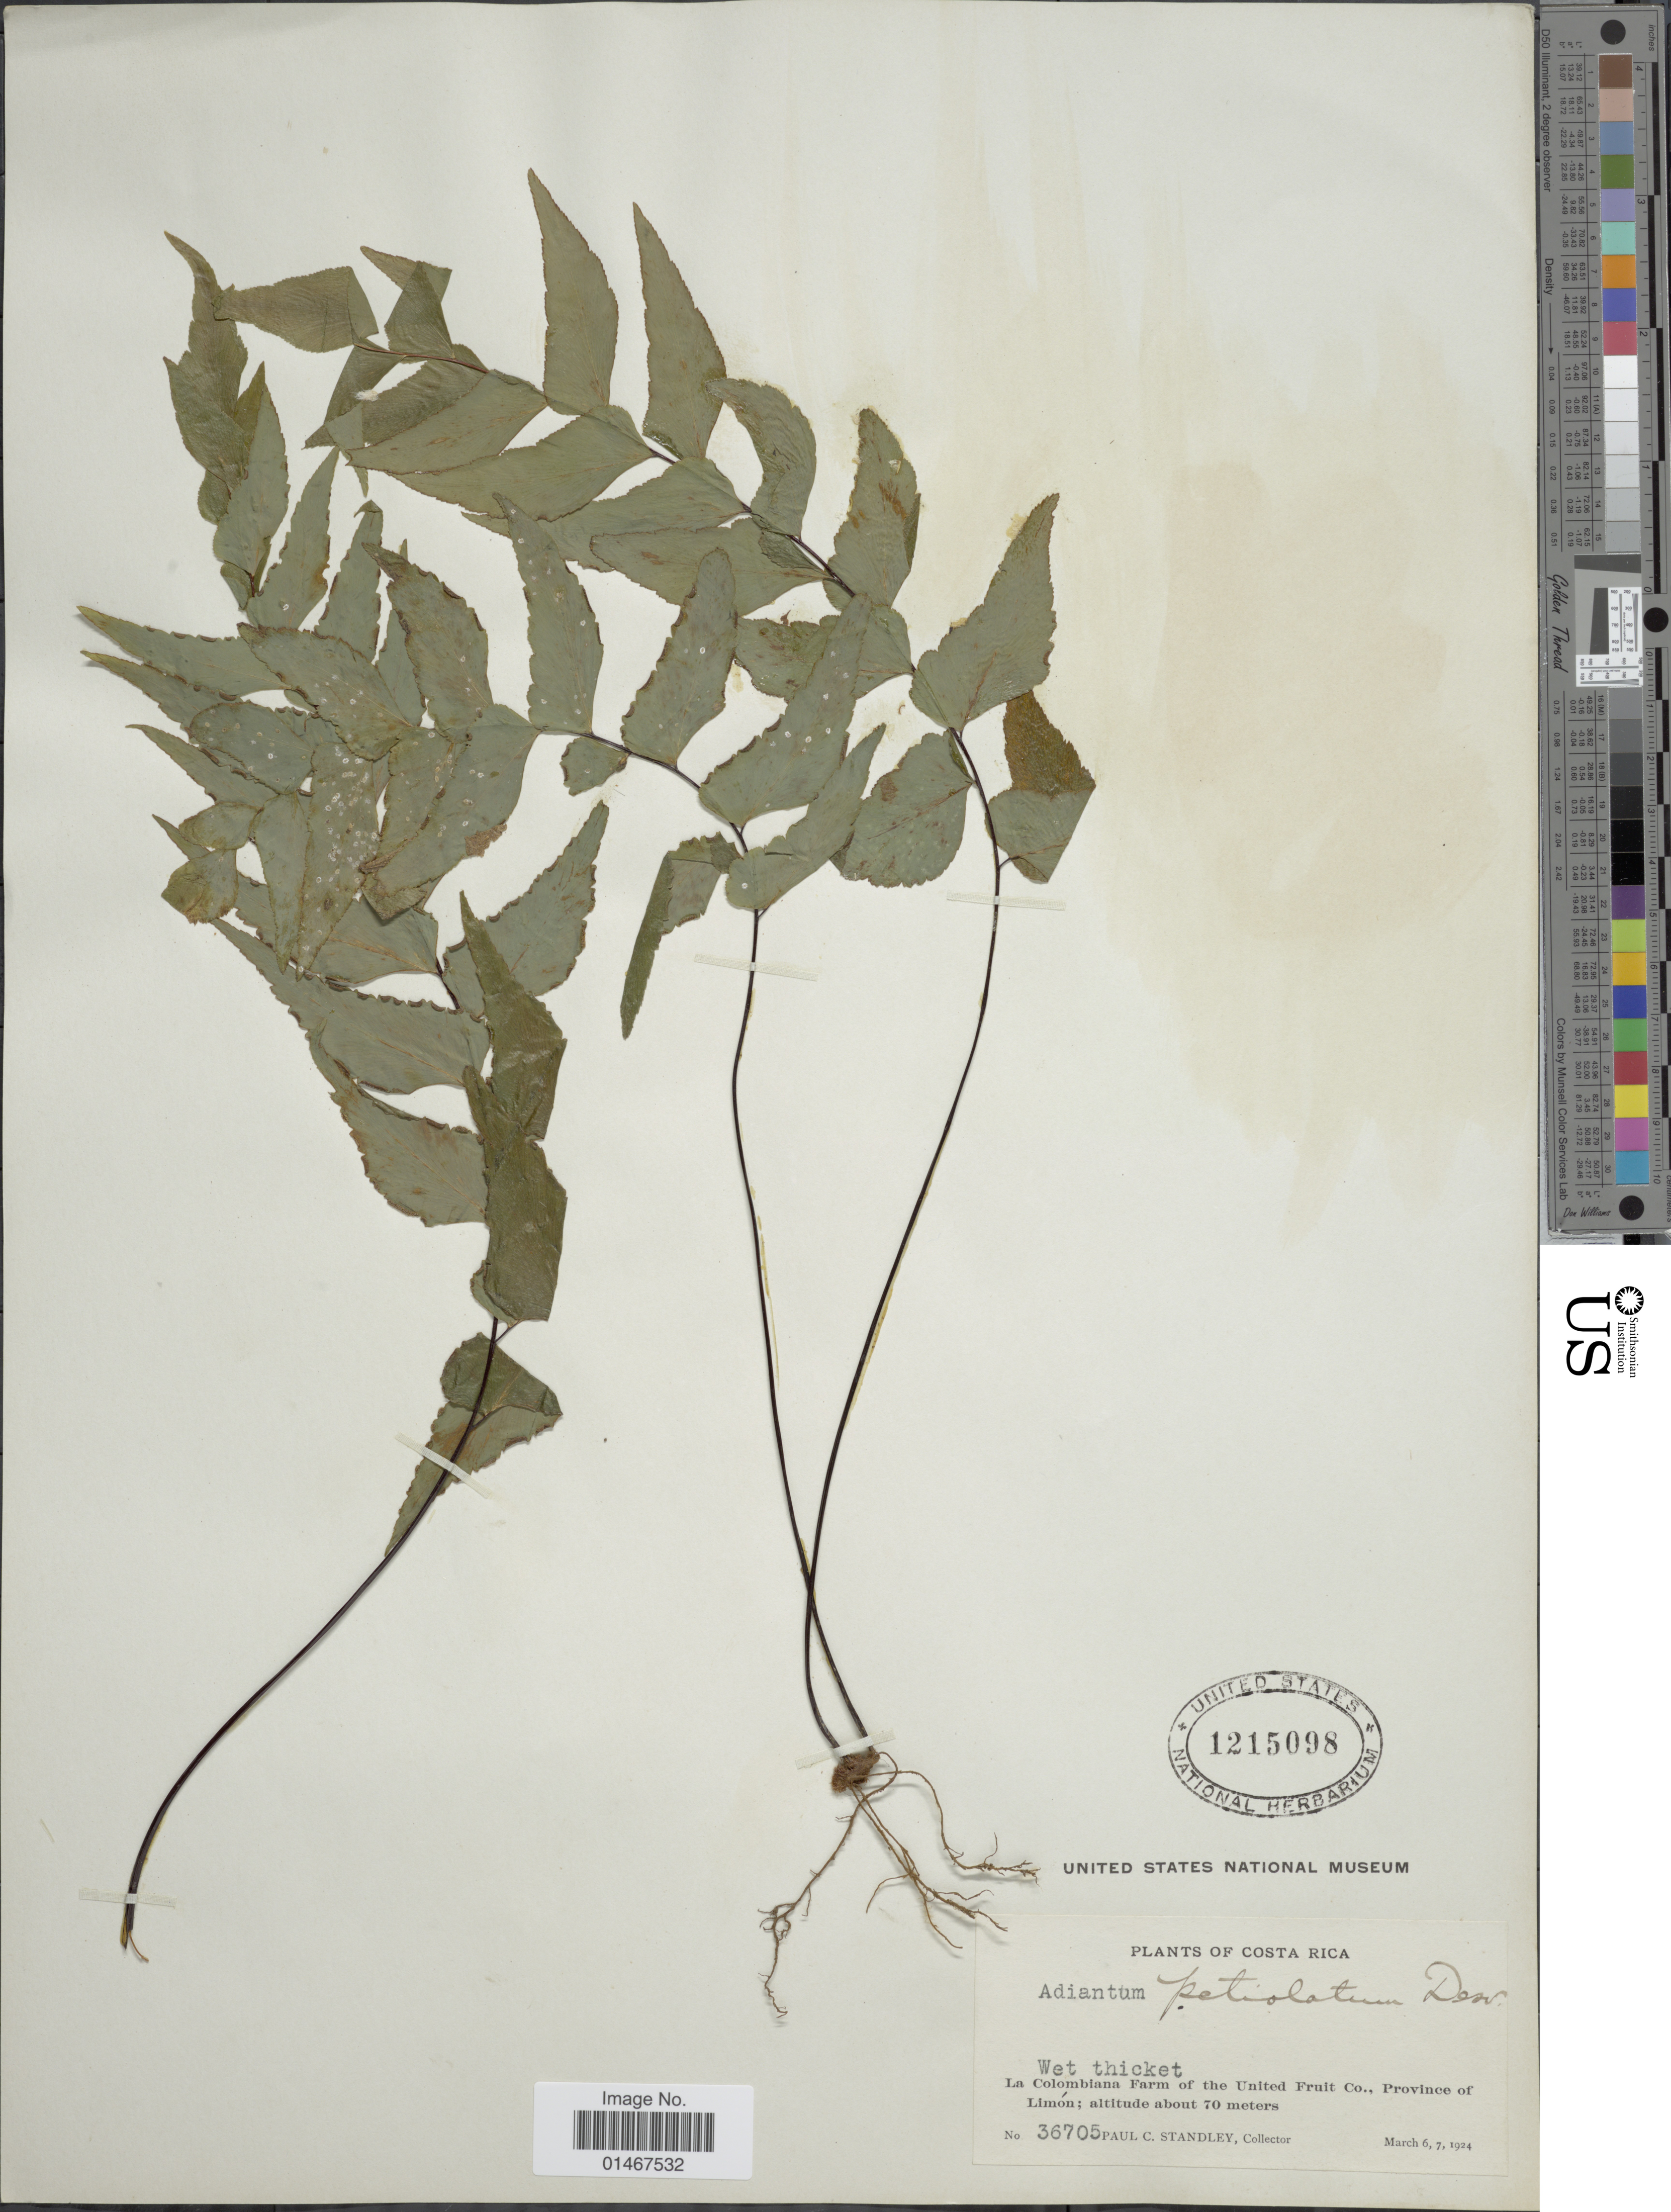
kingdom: Plantae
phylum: Tracheophyta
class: Polypodiopsida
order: Polypodiales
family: Pteridaceae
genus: Adiantum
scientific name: Adiantum petiolatum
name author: Desv.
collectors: P. C. Standley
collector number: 36705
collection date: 1924-03-06/1924-03-07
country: Costa Rica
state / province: Limón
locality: La Colombiana Farm of the United Fruit Co., Province of Limon.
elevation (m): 70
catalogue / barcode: US 1215098